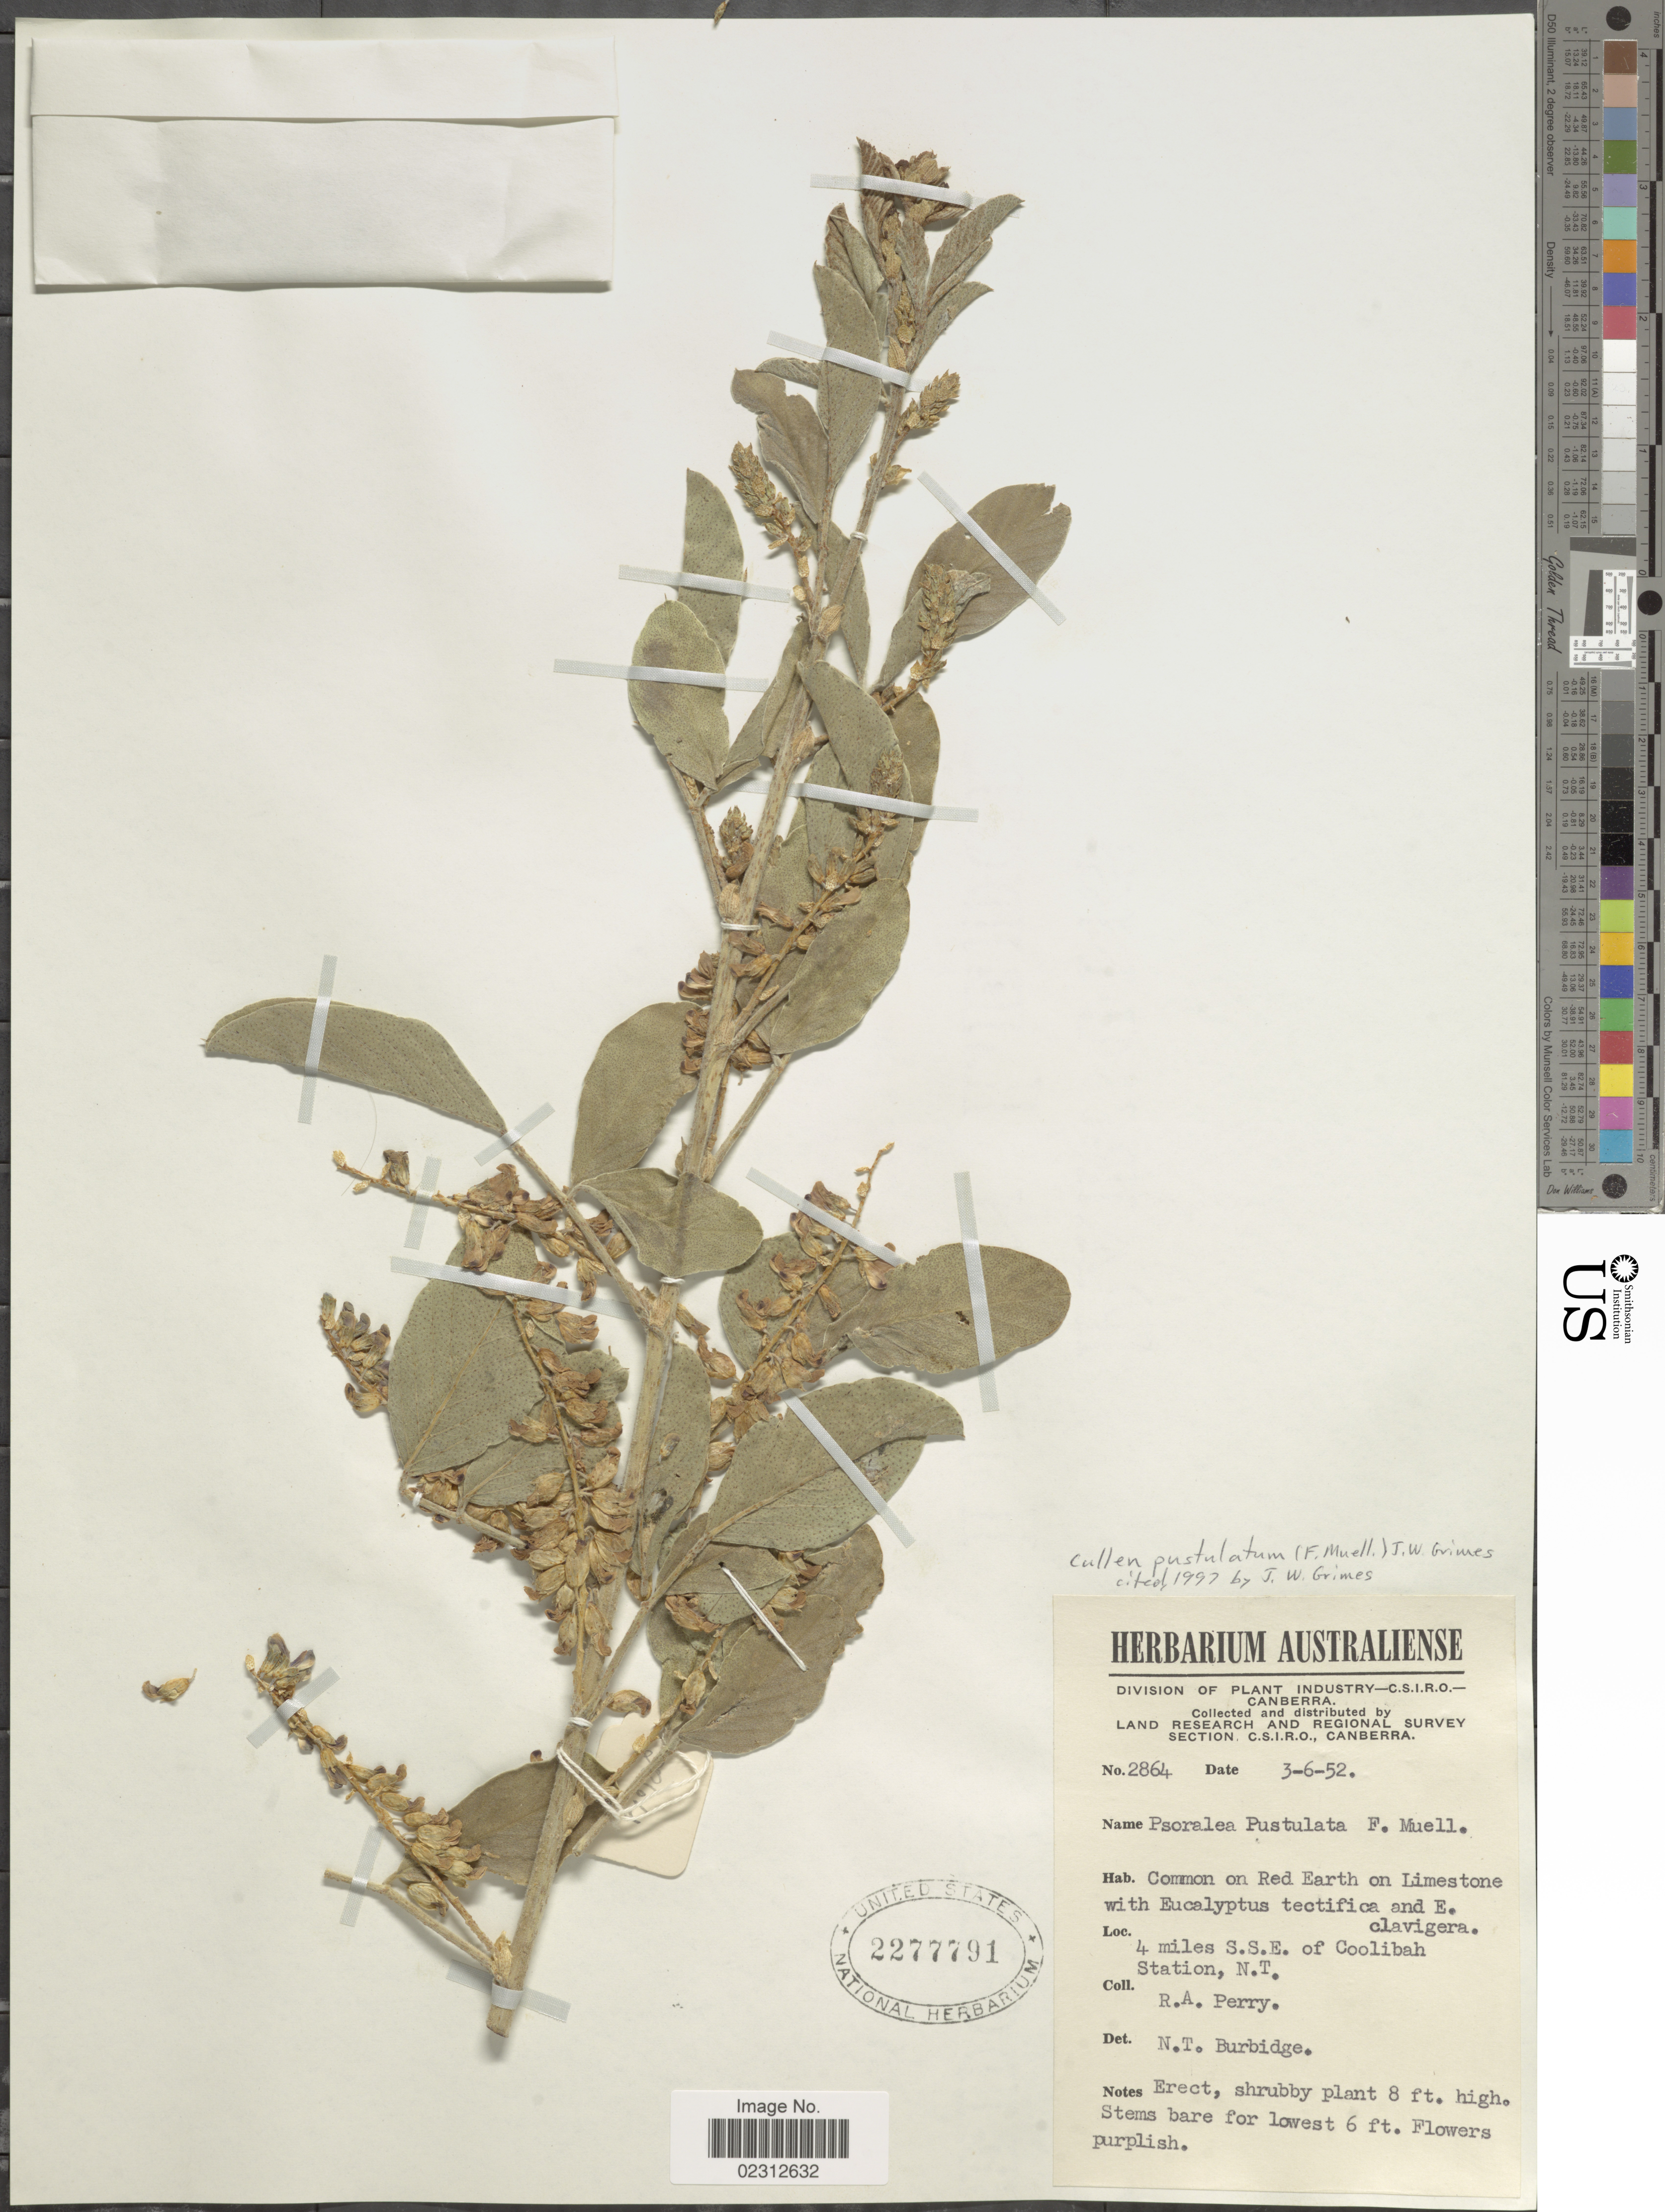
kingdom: Plantae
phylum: Tracheophyta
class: Magnoliopsida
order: Fabales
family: Fabaceae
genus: Cullen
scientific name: Cullen pustulatum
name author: (F. Muell.) J.W. Grimes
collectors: Perry, R. A.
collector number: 2864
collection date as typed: Transcribed d/m/y: 3/6/52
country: Australia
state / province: Northern Territory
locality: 4 miles S.S.E. of Coolibah Station, N.T.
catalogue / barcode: US 277791